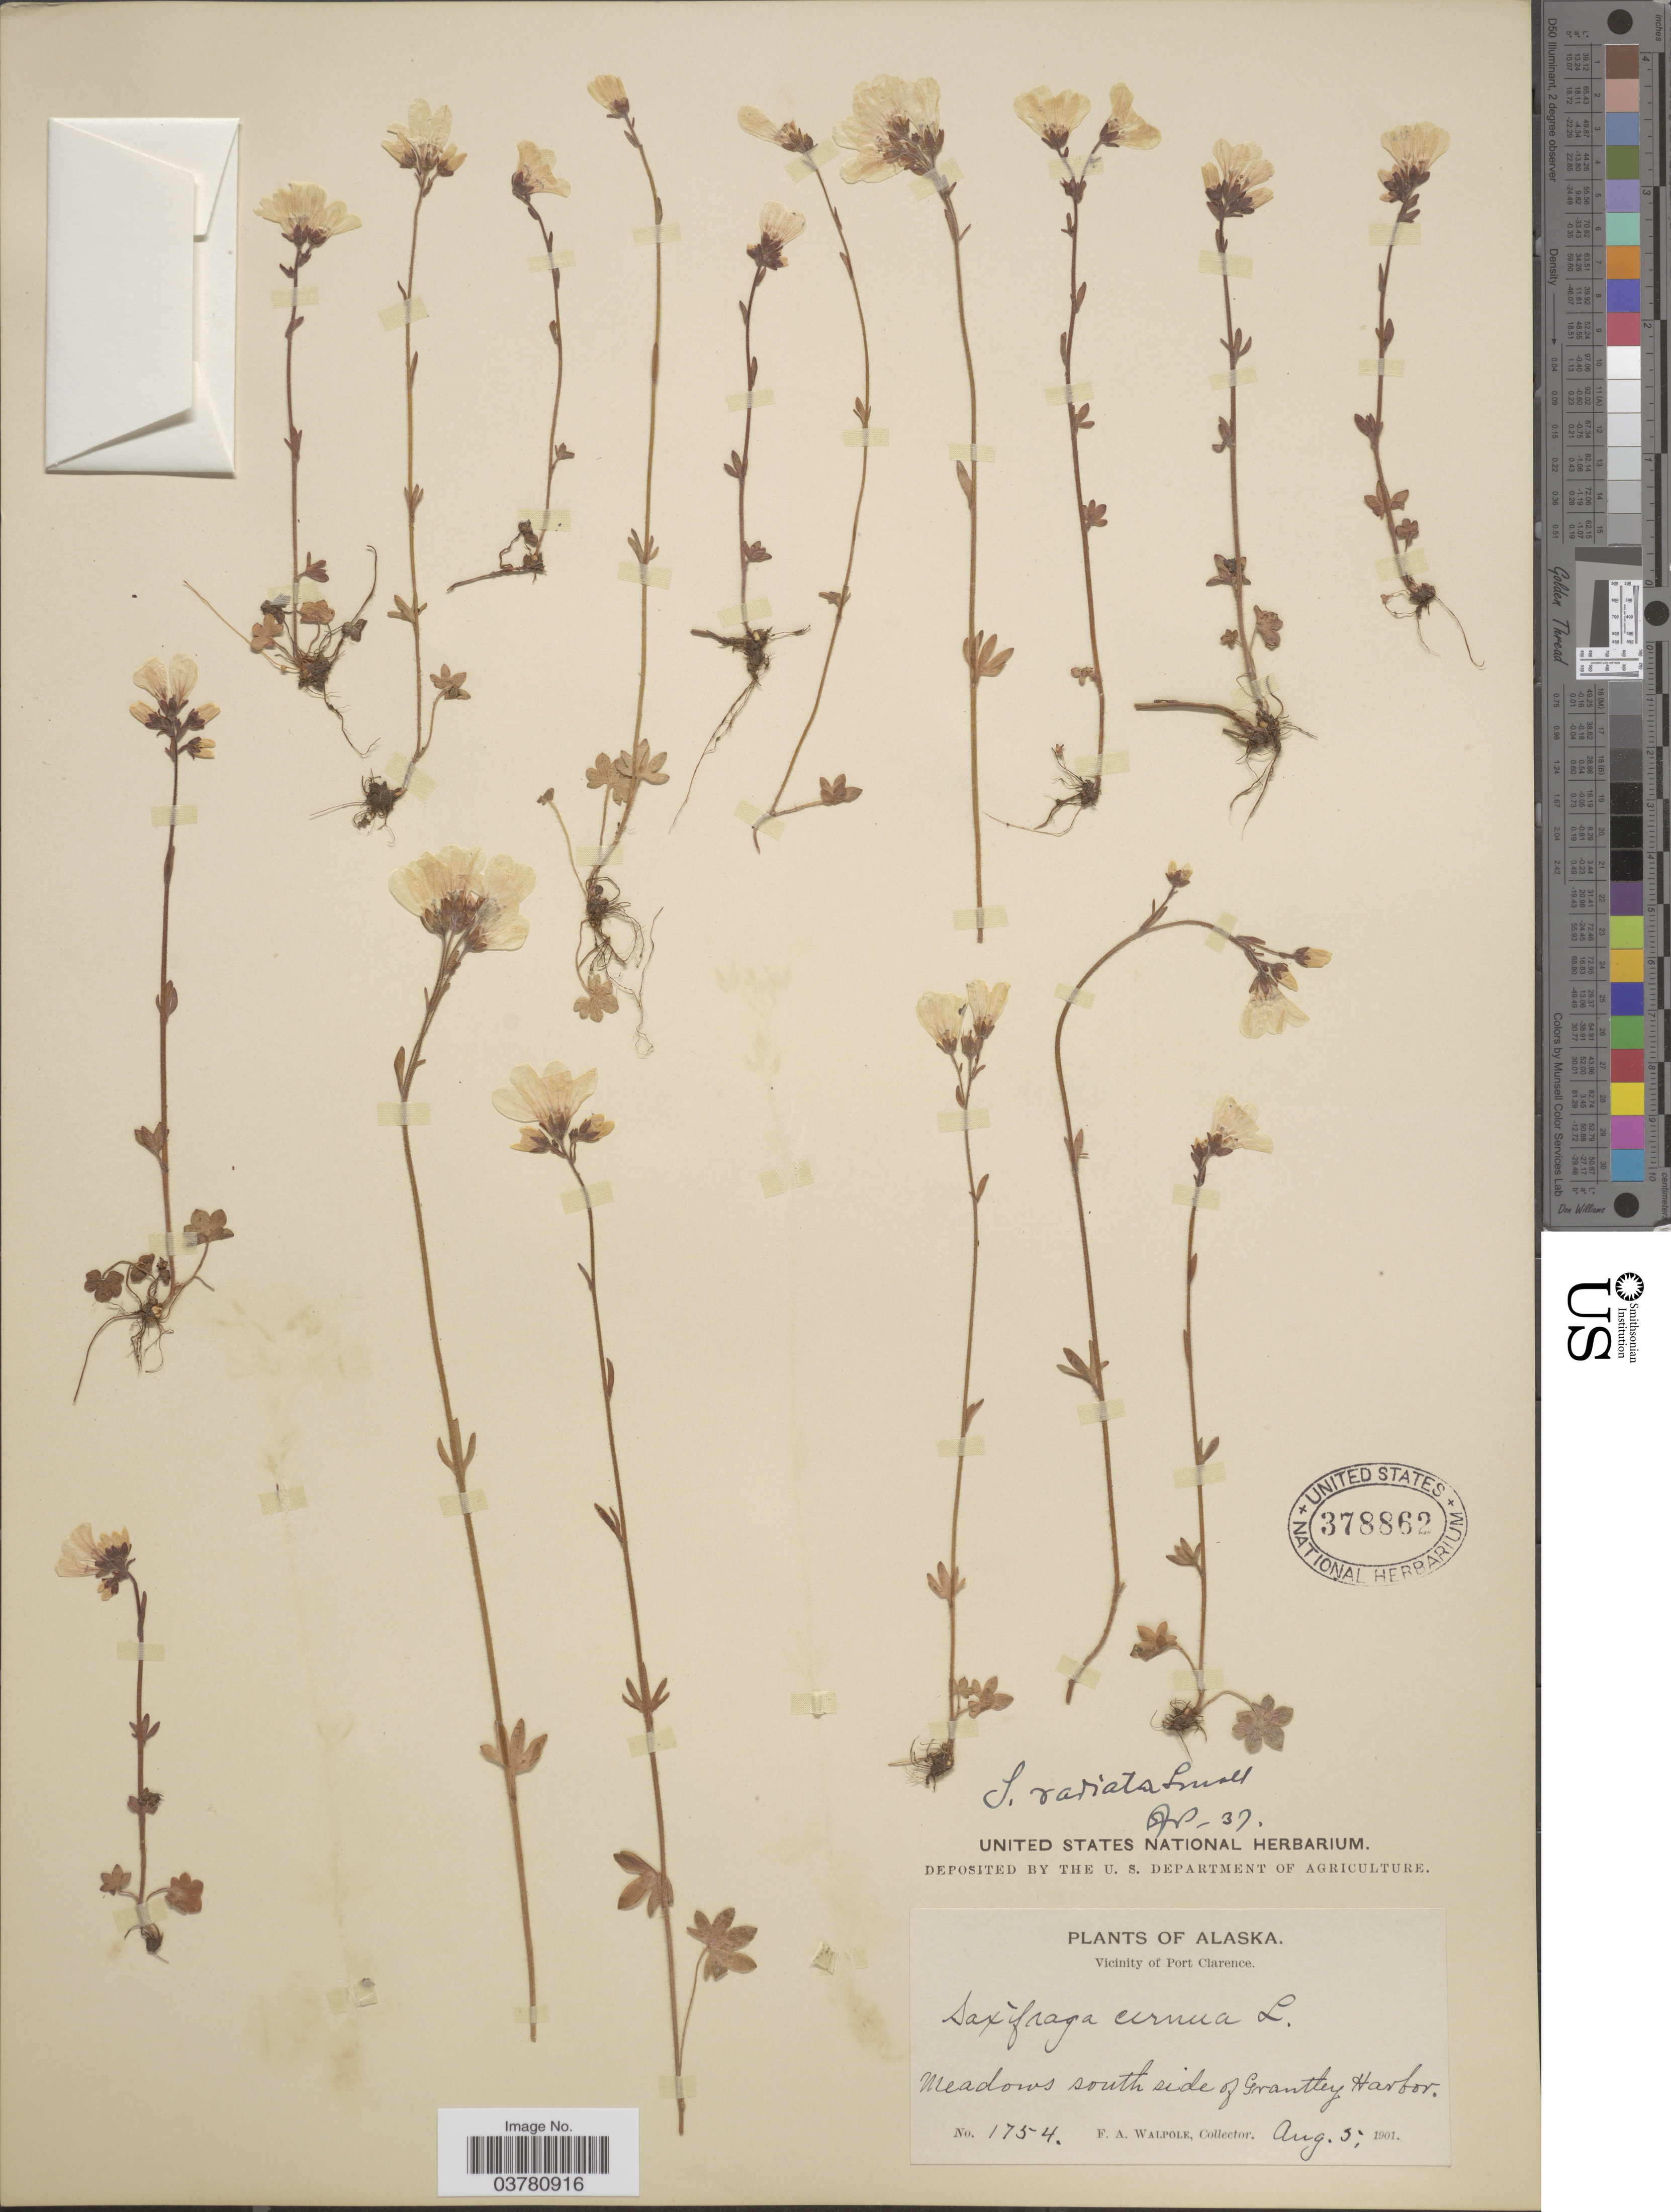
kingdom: Plantae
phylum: Tracheophyta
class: Magnoliopsida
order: Saxifragales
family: Saxifragaceae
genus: Saxifraga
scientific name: Saxifraga sibirica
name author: L.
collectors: F. Walpole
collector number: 1754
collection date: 1901-08-05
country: United States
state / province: Alaska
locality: Vicinity of Port Clarence. Meadows south side of Grantley Harbor.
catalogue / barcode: US 378862